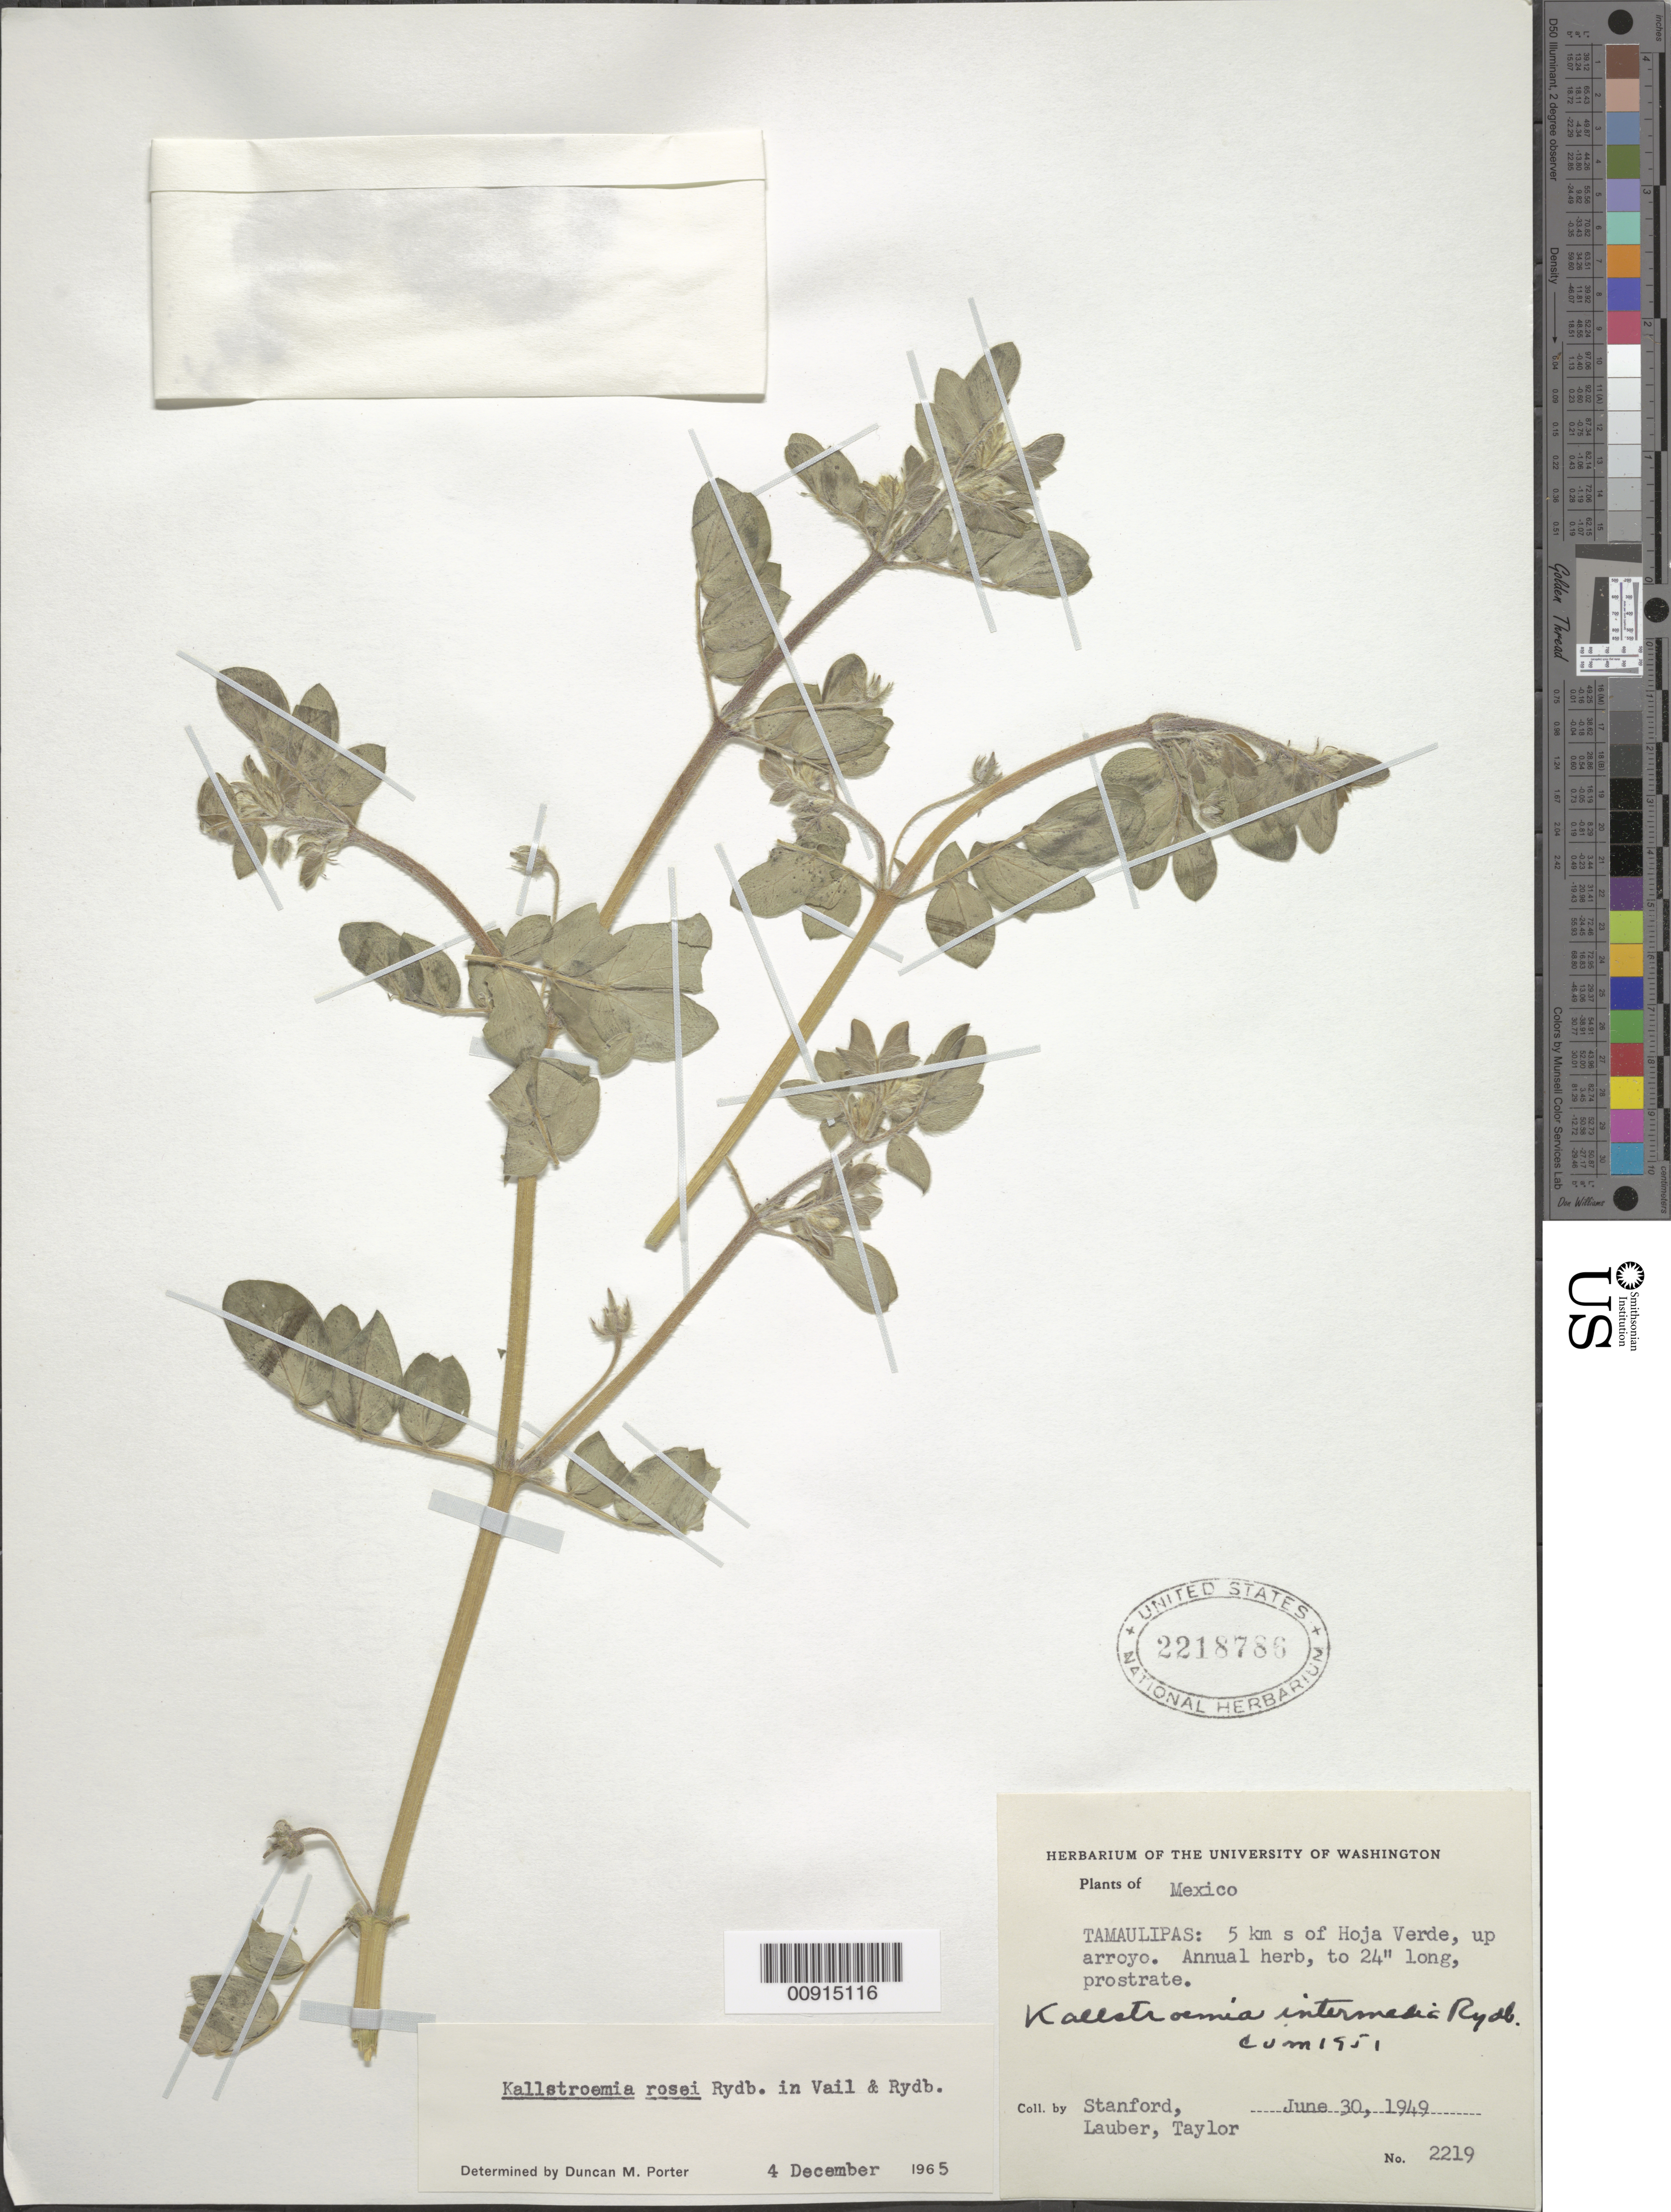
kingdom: Plantae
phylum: Tracheophyta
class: Magnoliopsida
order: Zygophyllales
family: Zygophyllaceae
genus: Kallstroemia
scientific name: Kallstroemia rosei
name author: Rydb.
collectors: -. Stanford, Lauber, -- & -- Taylor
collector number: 2219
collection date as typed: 30 Jun 1949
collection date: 1949-06-30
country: Mexico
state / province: Tamaulipas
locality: Tamaulipas, 5 km S of Hoja Verde, up arroyo.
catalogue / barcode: US 2218786